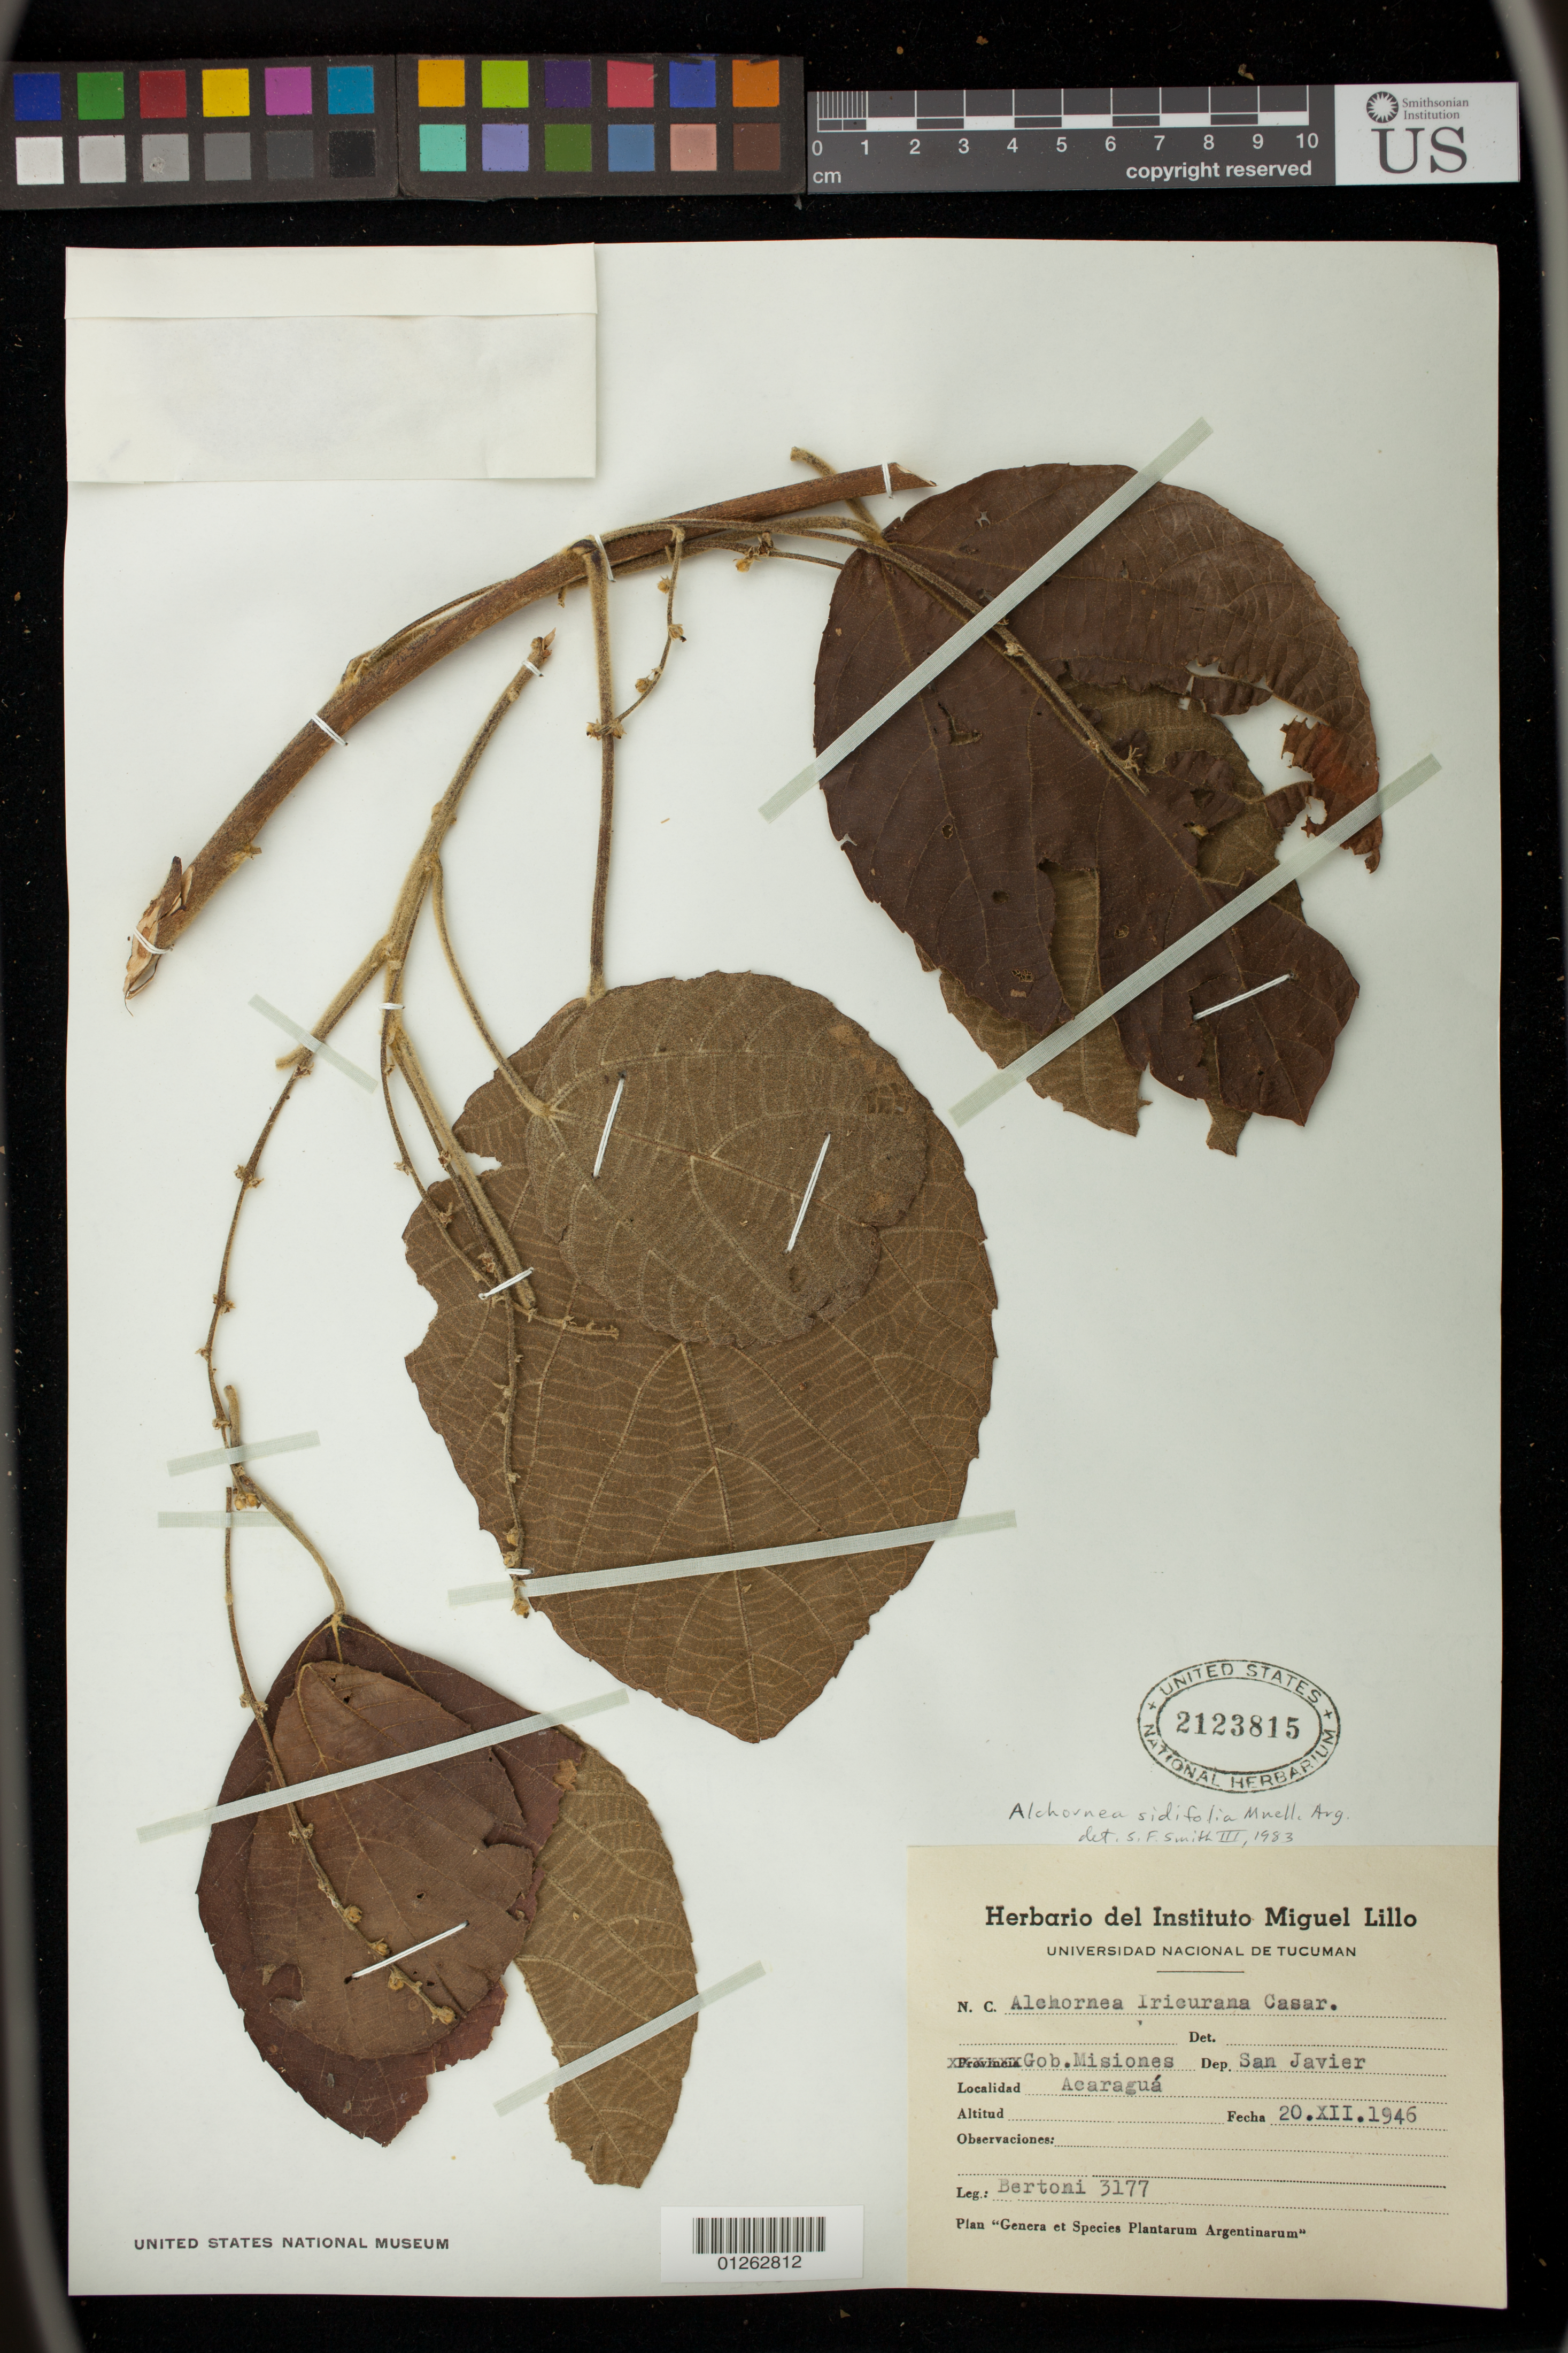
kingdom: Plantae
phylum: Tracheophyta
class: Magnoliopsida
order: Malpighiales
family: Euphorbiaceae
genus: Alchornea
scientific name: Alchornea sidifolia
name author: Müll. Arg.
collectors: -- Bertoni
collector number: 3177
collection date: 1946-12-20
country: Argentina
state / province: Misiones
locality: San Javier Acaraguß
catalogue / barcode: US 2123815